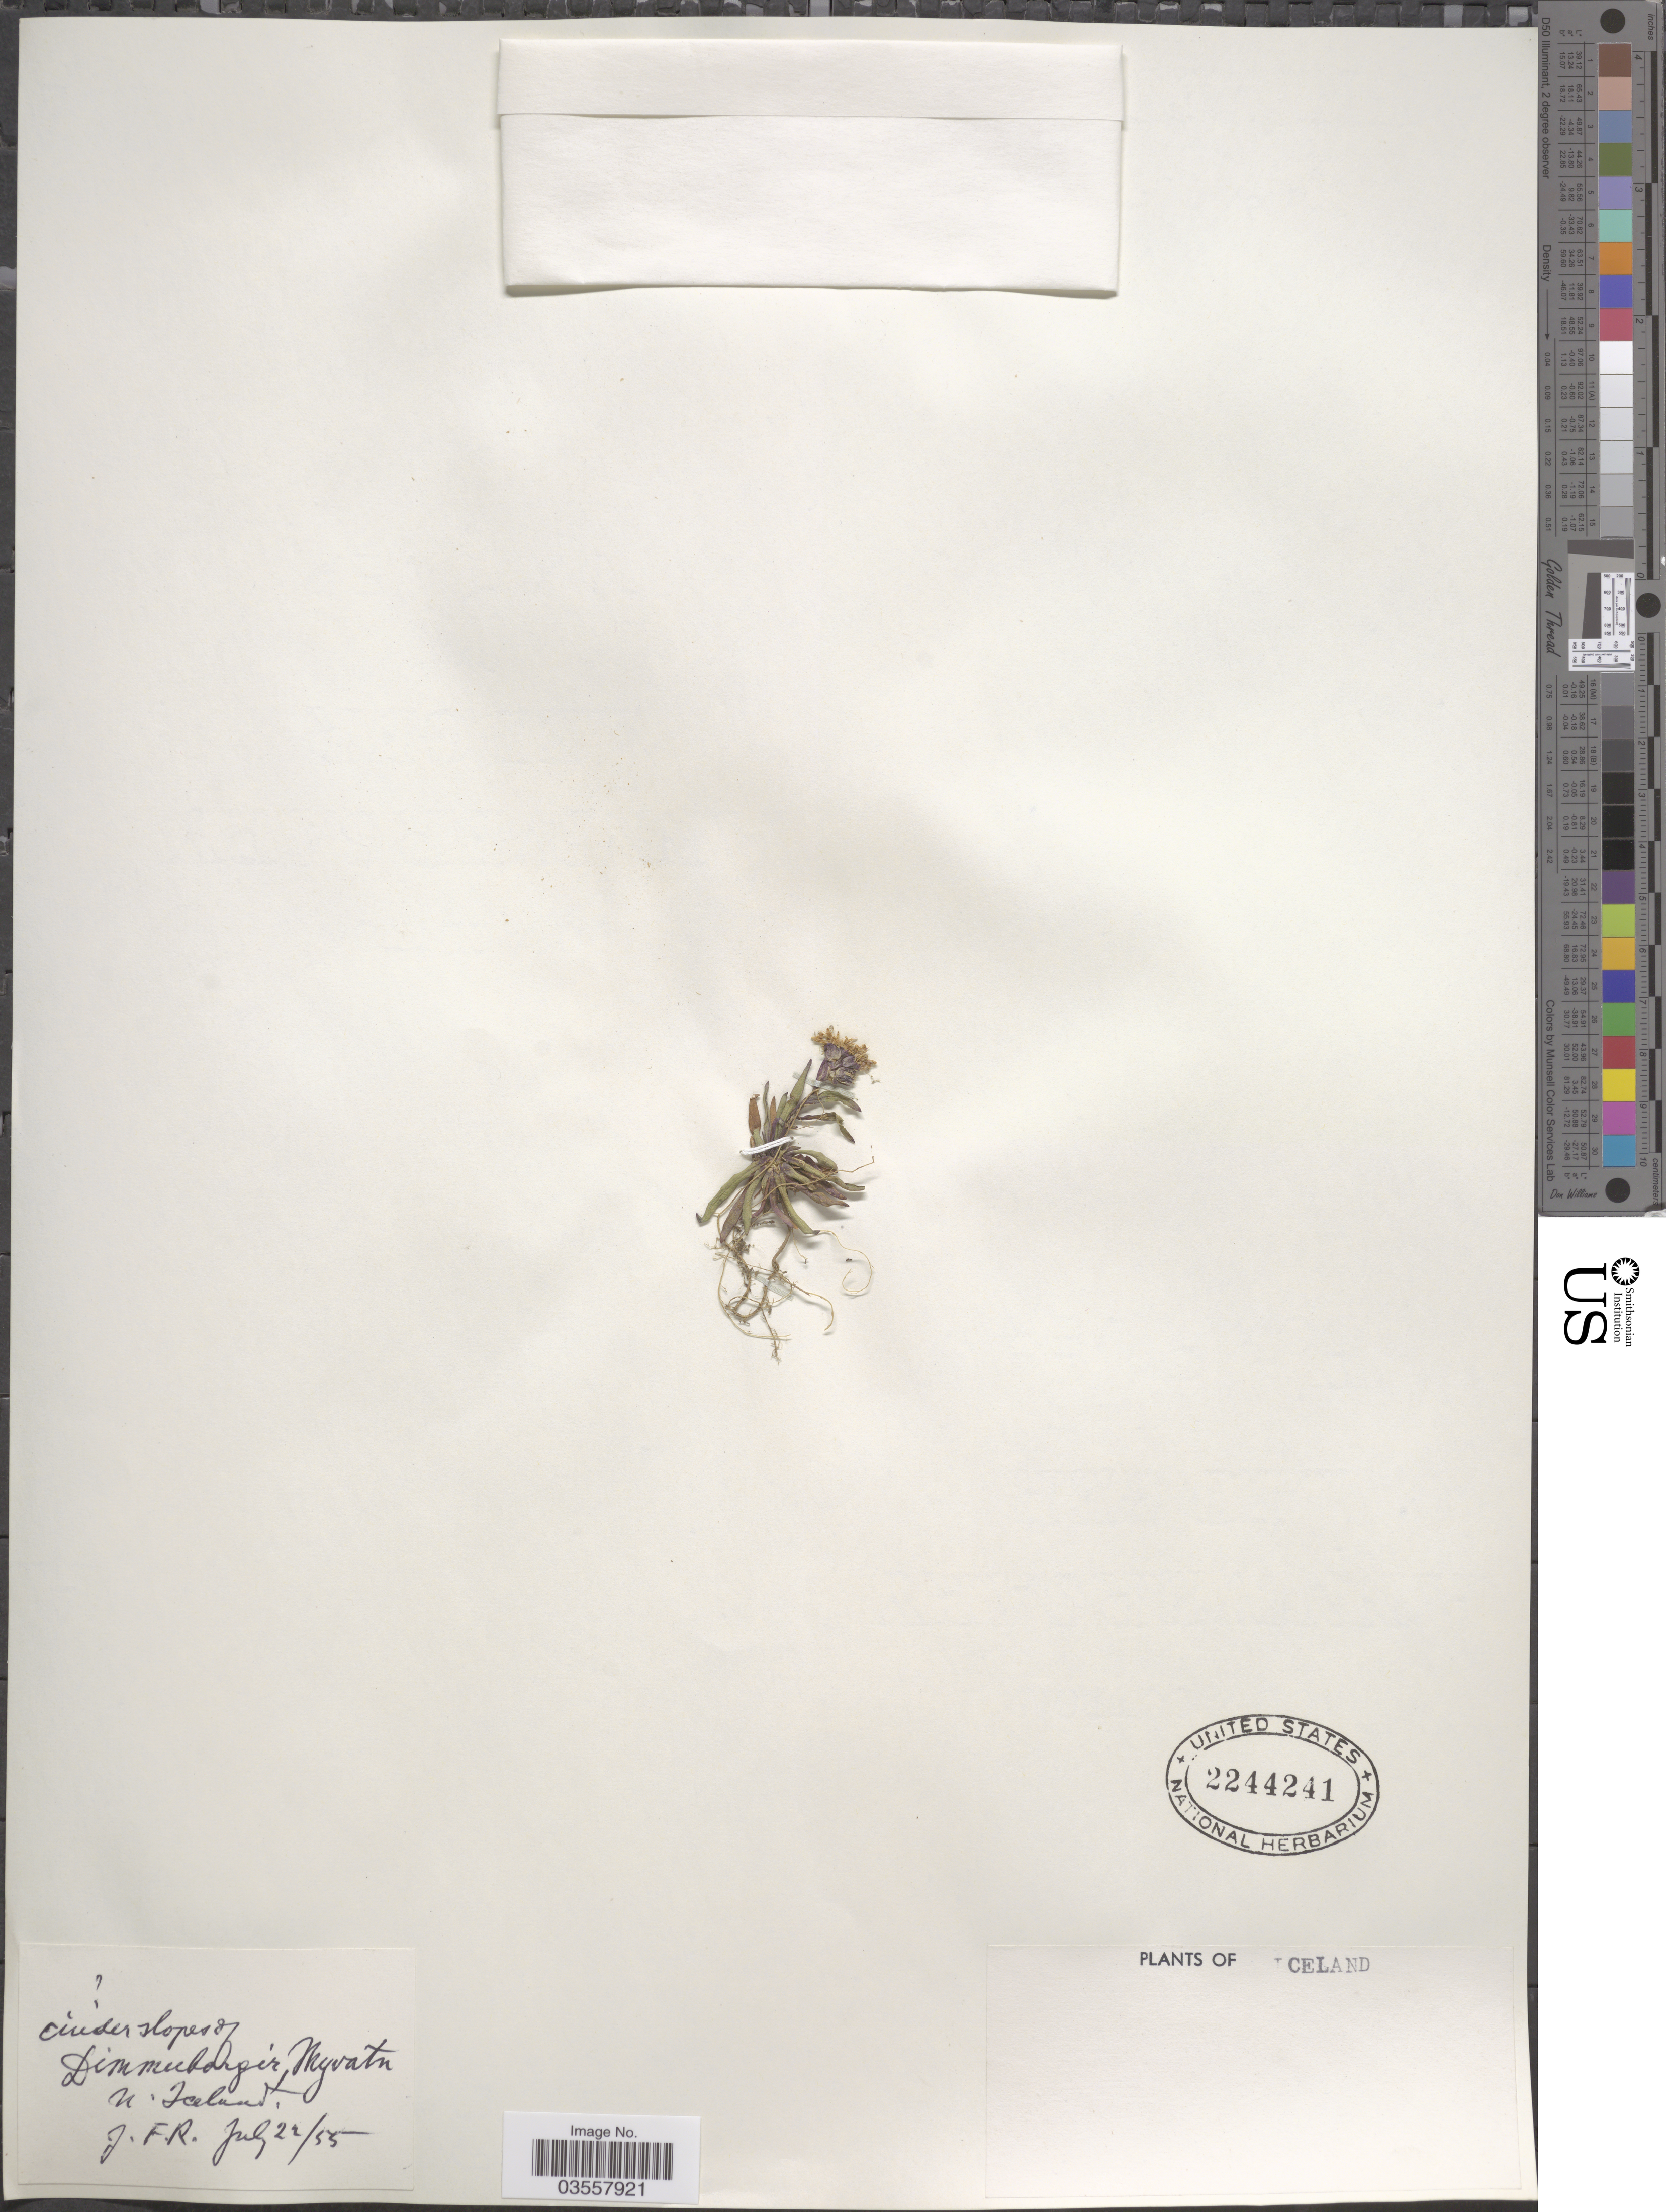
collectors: J. F. R.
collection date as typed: Transcribed d/m/y: 22/7/55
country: Iceland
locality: Dimmuborgir, Myvatn. w. Iceland.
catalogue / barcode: US 2244241